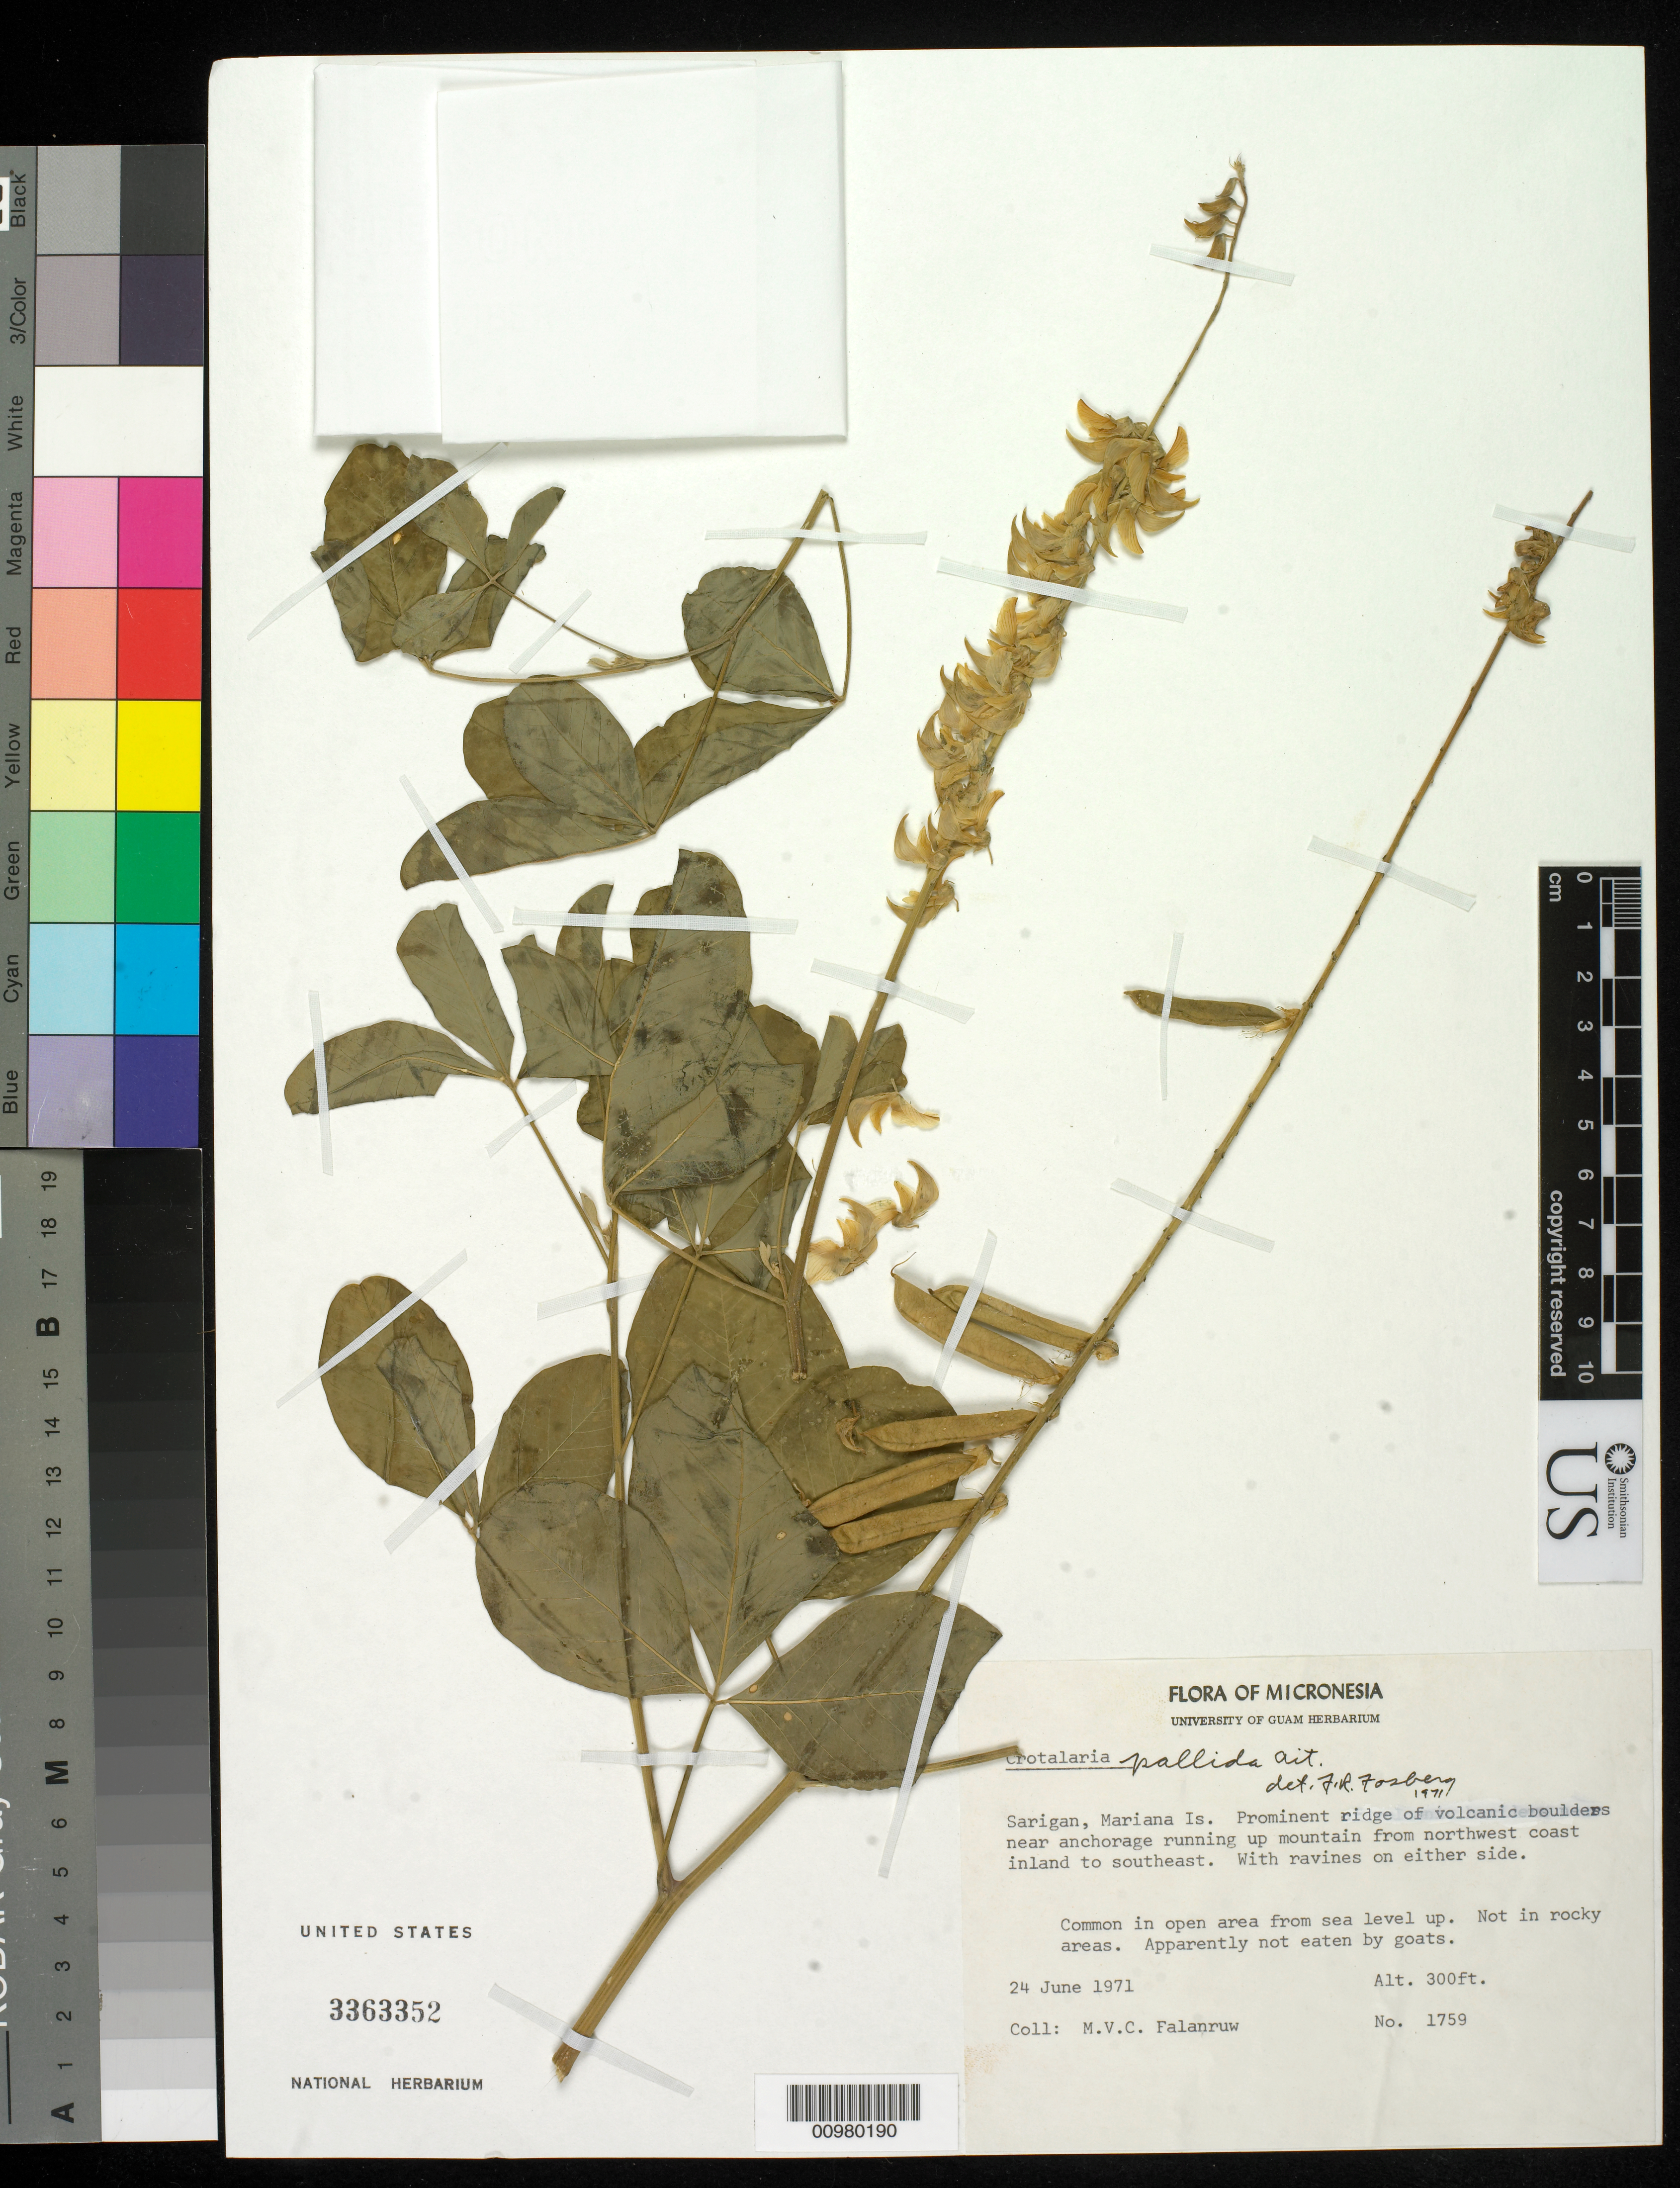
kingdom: Plantae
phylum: Tracheophyta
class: Magnoliopsida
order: Fabales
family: Fabaceae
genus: Crotalaria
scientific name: Crotalaria pallida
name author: Aiton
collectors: M. V. Falanruw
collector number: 1759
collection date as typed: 24 Jun 1971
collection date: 1971-06-24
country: Northern Mariana Islands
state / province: Northern Islands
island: Sarigan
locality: Prominent ridge of volcanic boulders near anchorage running up mountain from NW coast inland to SE. With ravines on either side.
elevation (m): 91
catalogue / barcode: US 3363352